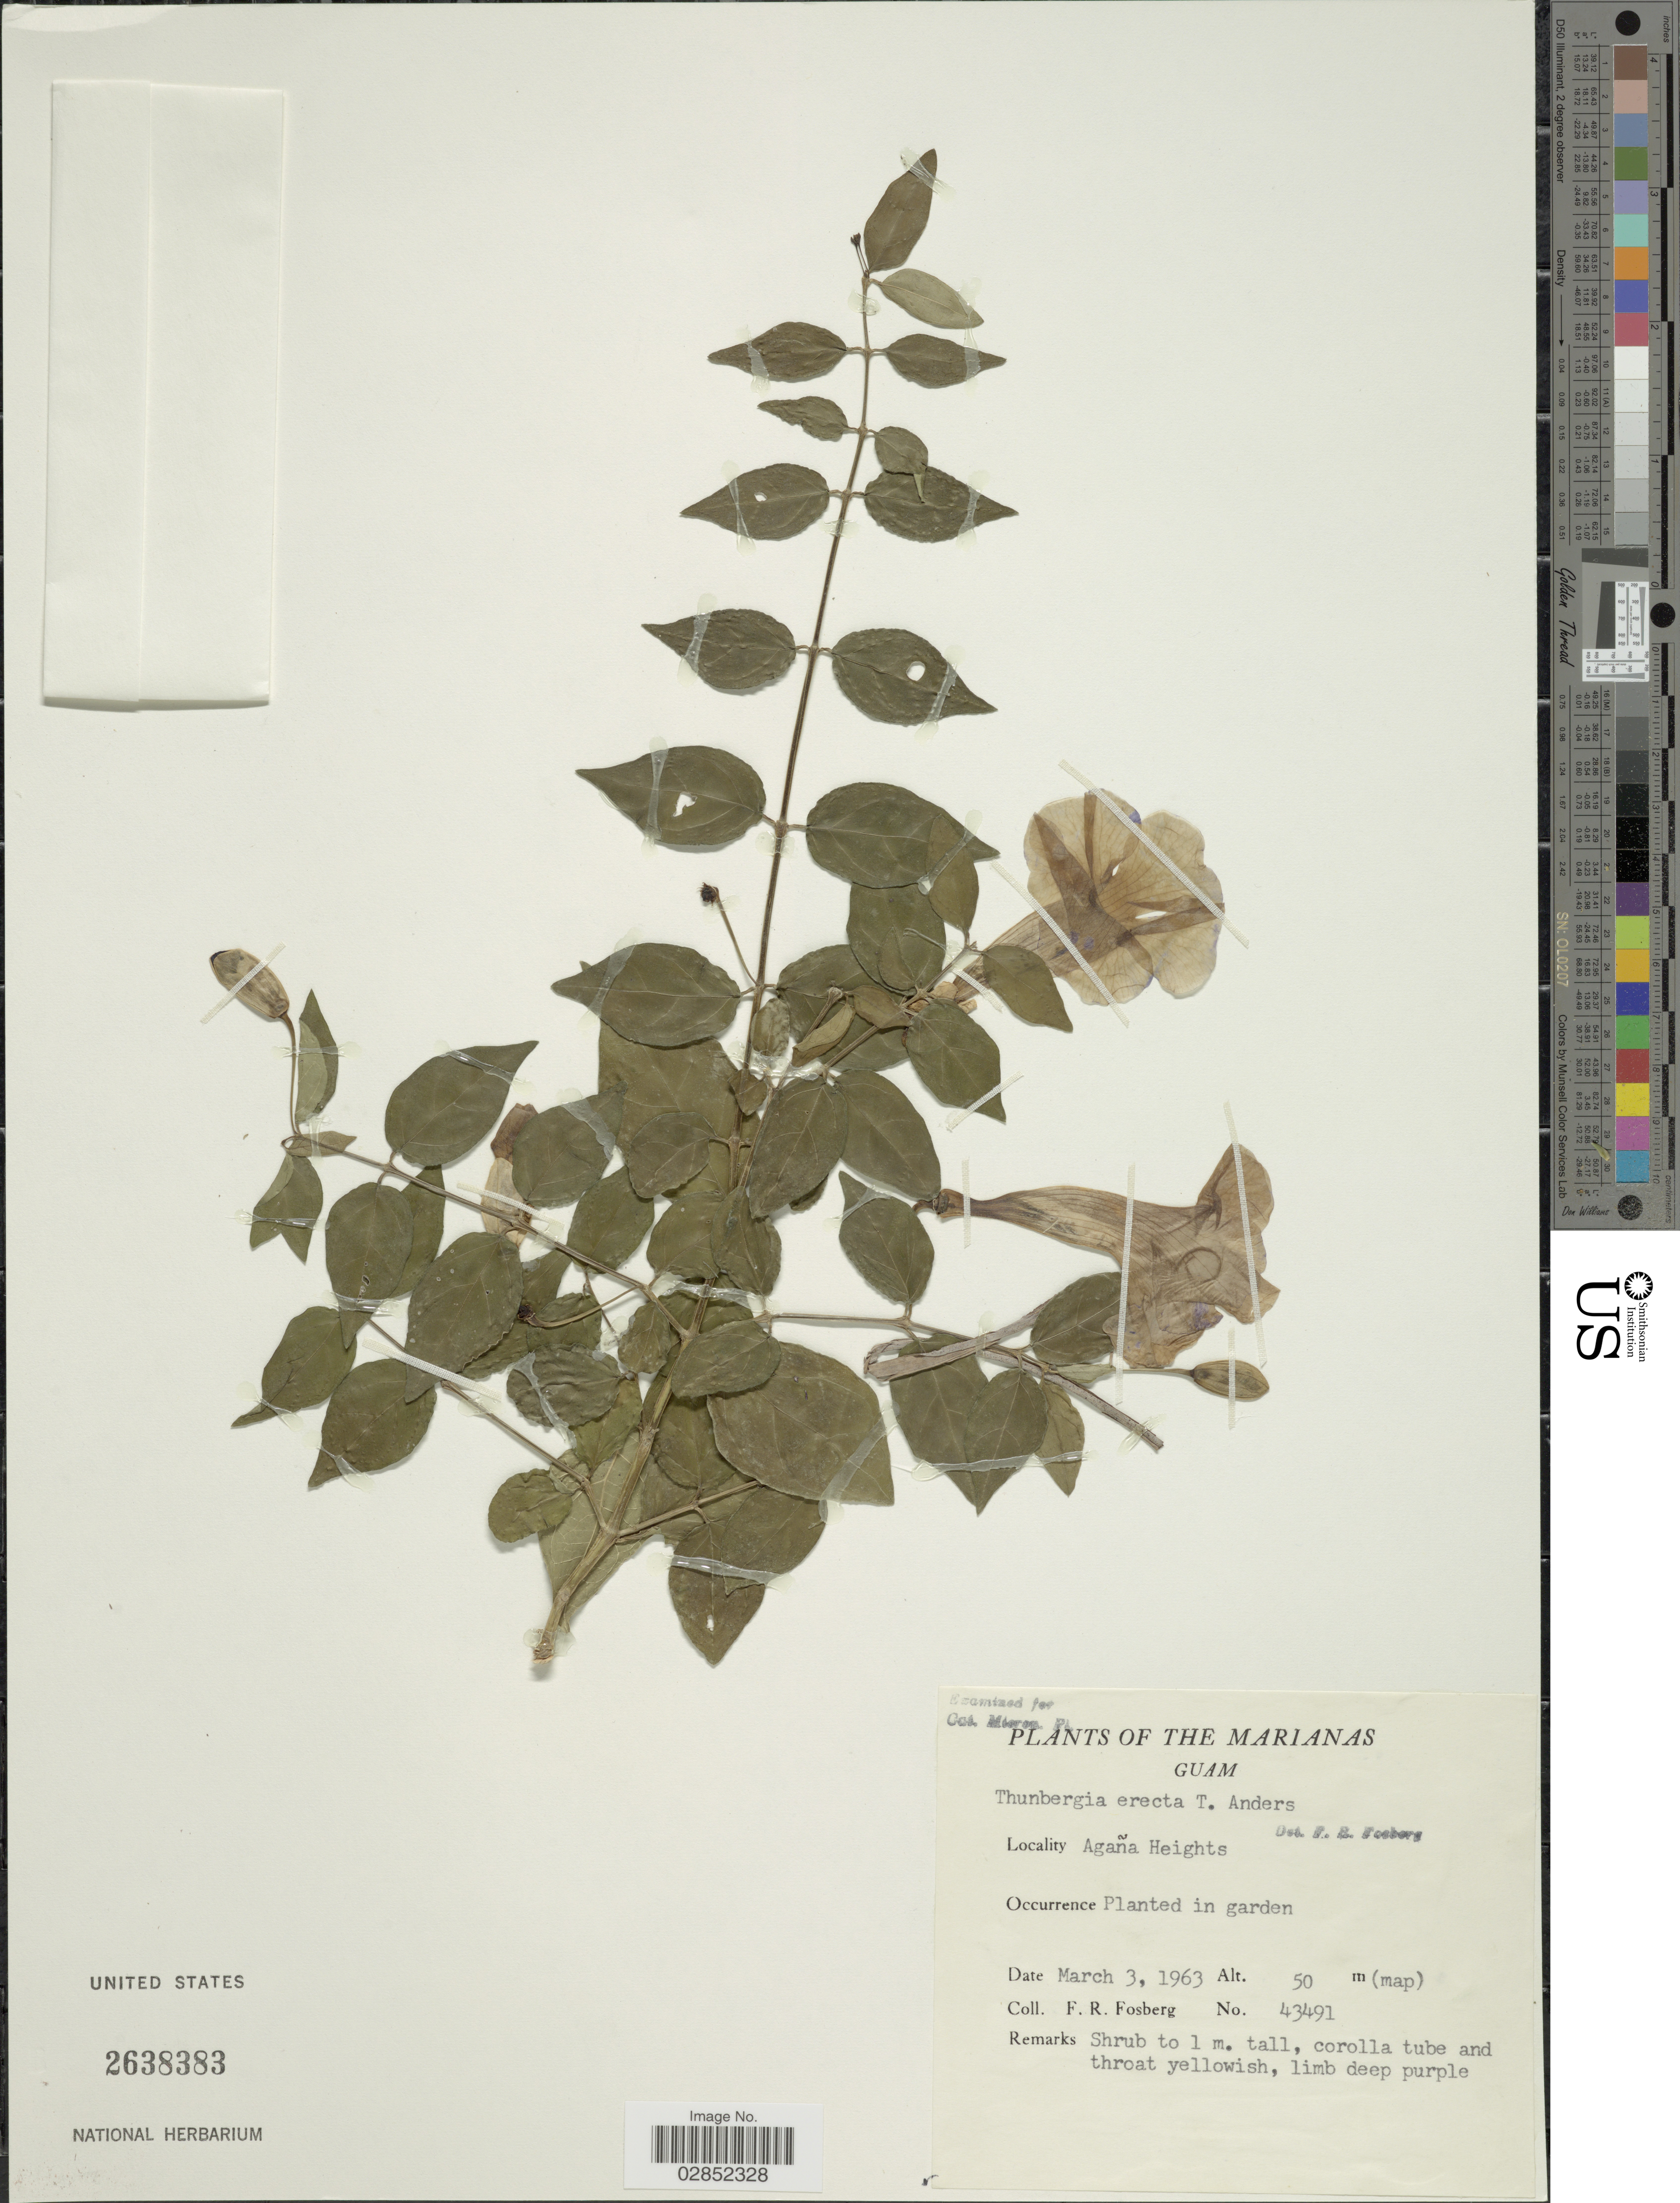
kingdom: Plantae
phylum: Tracheophyta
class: Magnoliopsida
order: Lamiales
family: Acanthaceae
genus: Thunbergia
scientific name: Thunbergia erecta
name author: (Benth.) T. Anderson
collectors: F. R. Fosberg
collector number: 43491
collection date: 1963-03-03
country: Guam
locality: The Marianas, Guam, Agaña Heights. In garden.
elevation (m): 50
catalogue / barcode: US 2638383